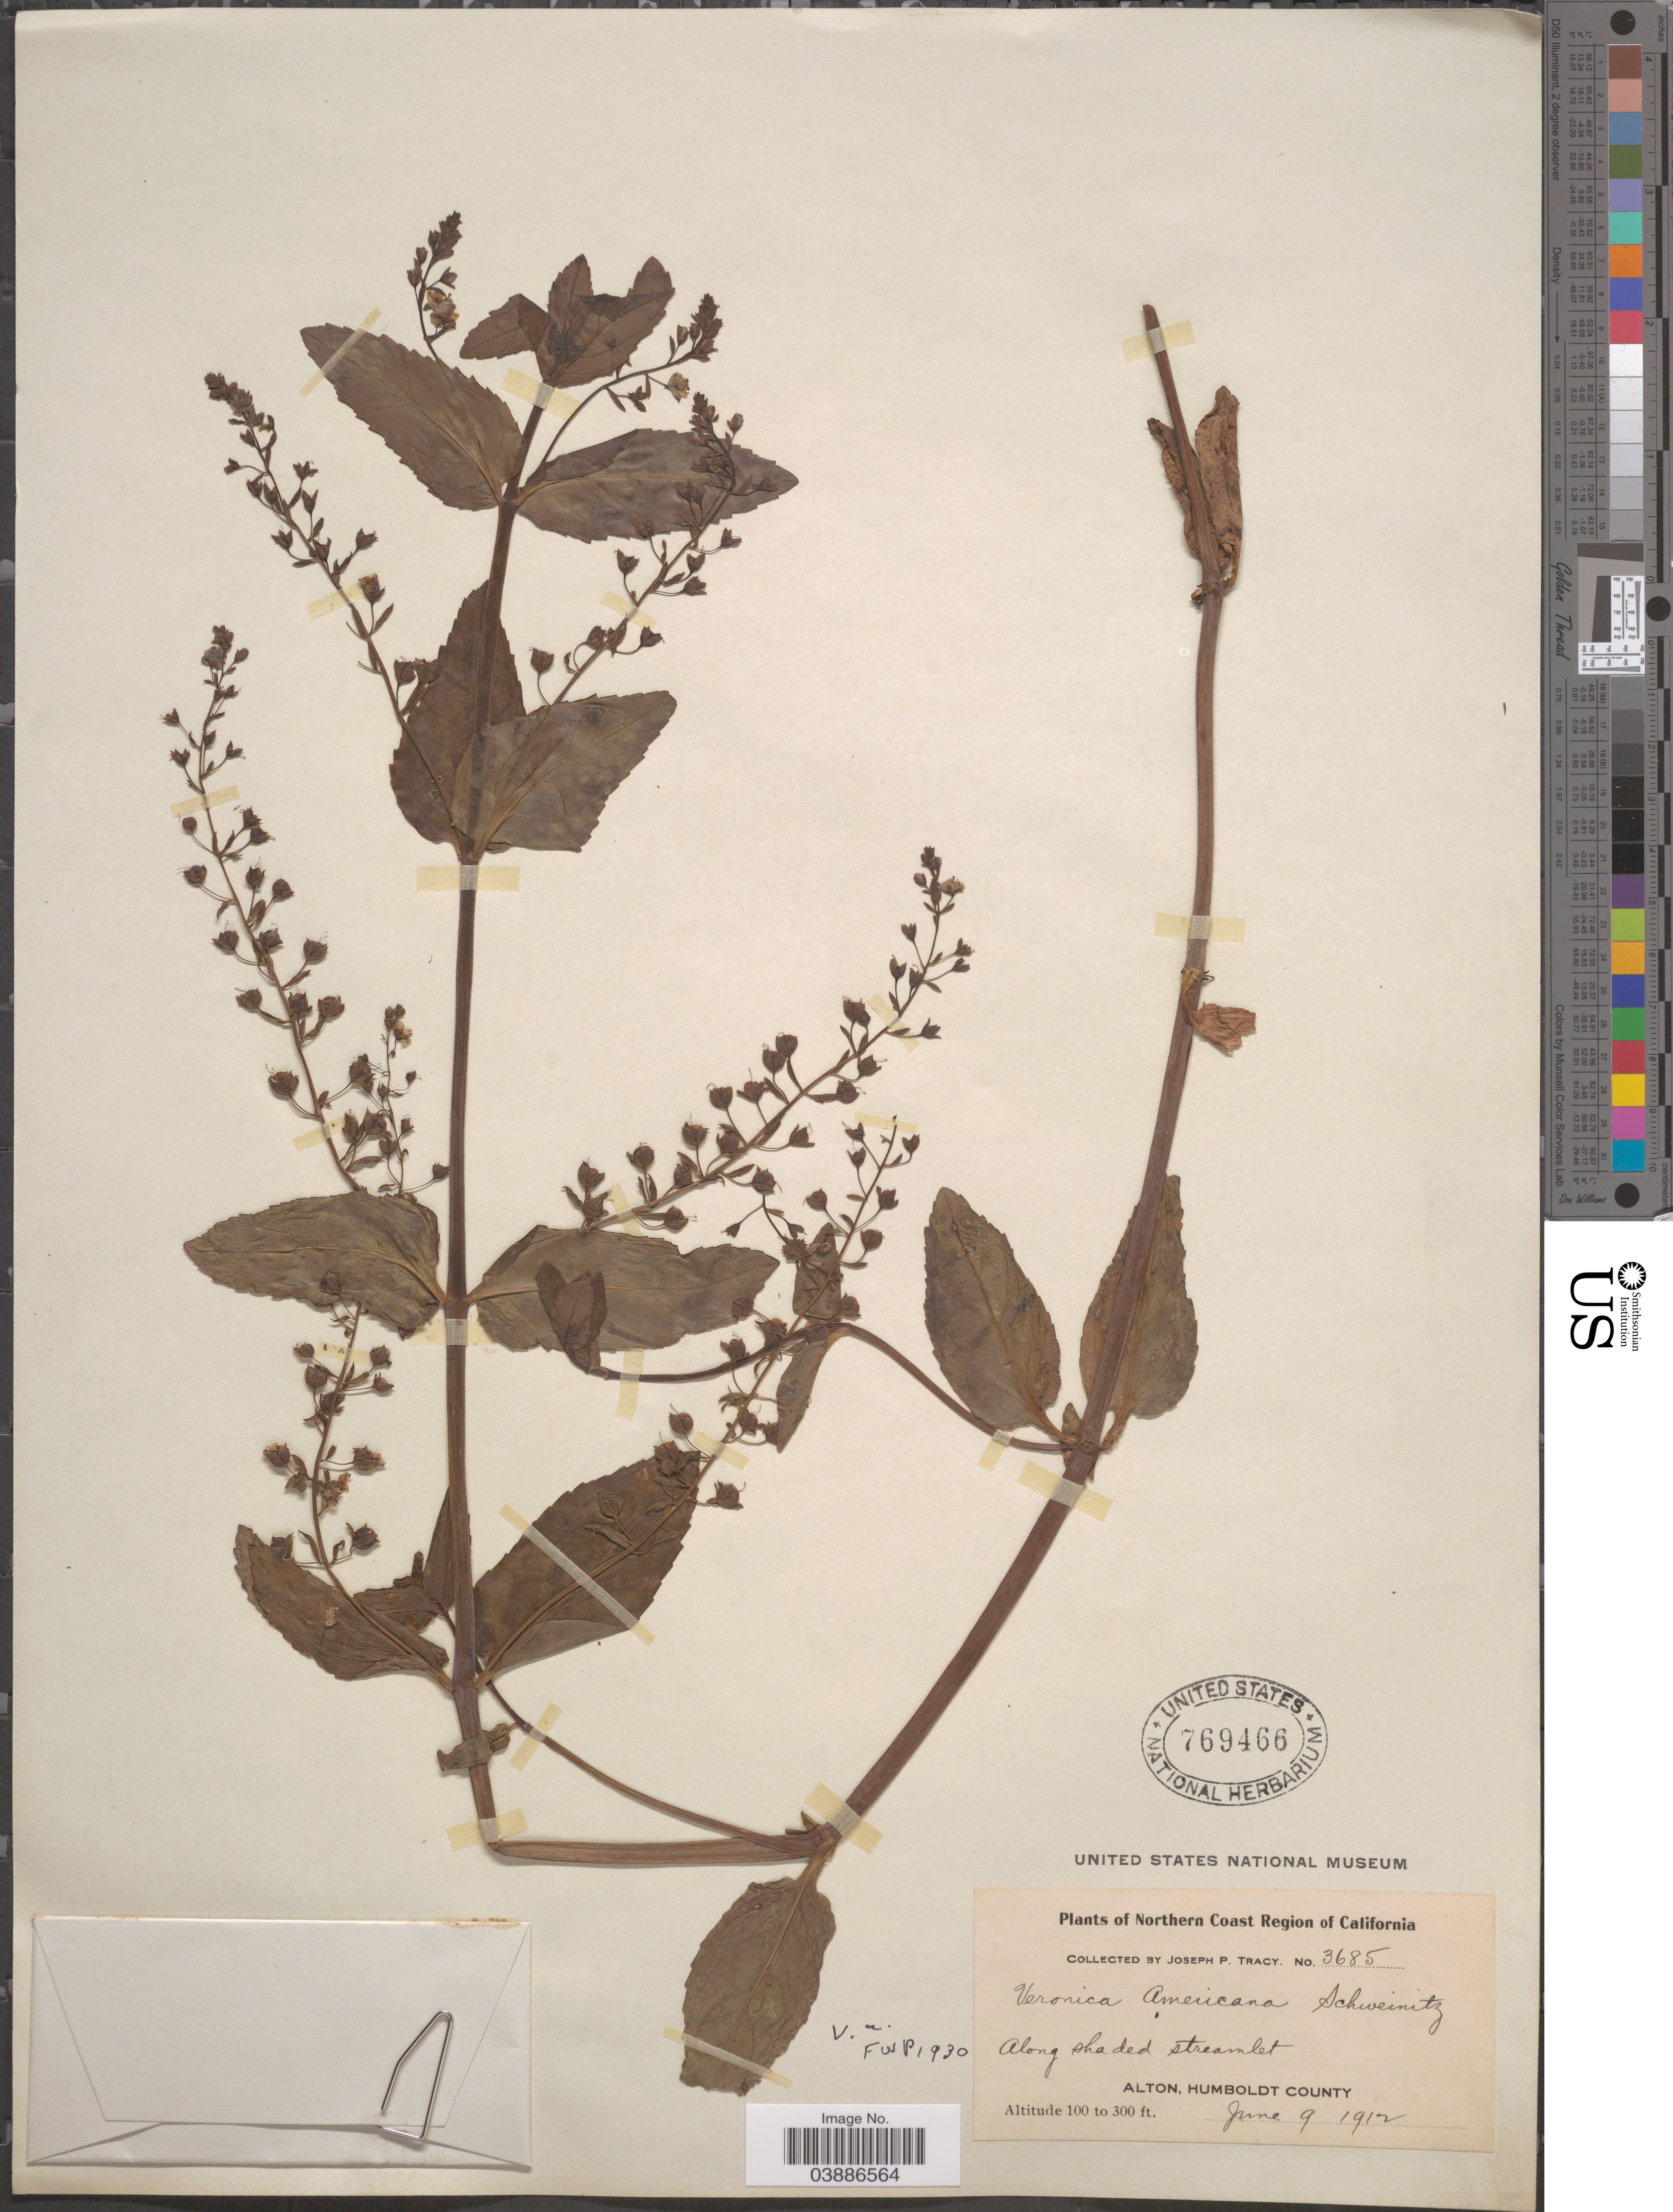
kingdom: Plantae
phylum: Tracheophyta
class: Magnoliopsida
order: Lamiales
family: Plantaginaceae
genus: Veronica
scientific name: Veronica americana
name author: Schwein. ex Benth.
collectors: J. Tracy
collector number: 3685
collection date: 1912-06-09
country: United States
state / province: California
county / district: Humboldt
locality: Northern Coast Region of California. Along shaded streamet, Alton, Humboldt County.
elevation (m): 30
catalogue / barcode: US 769466